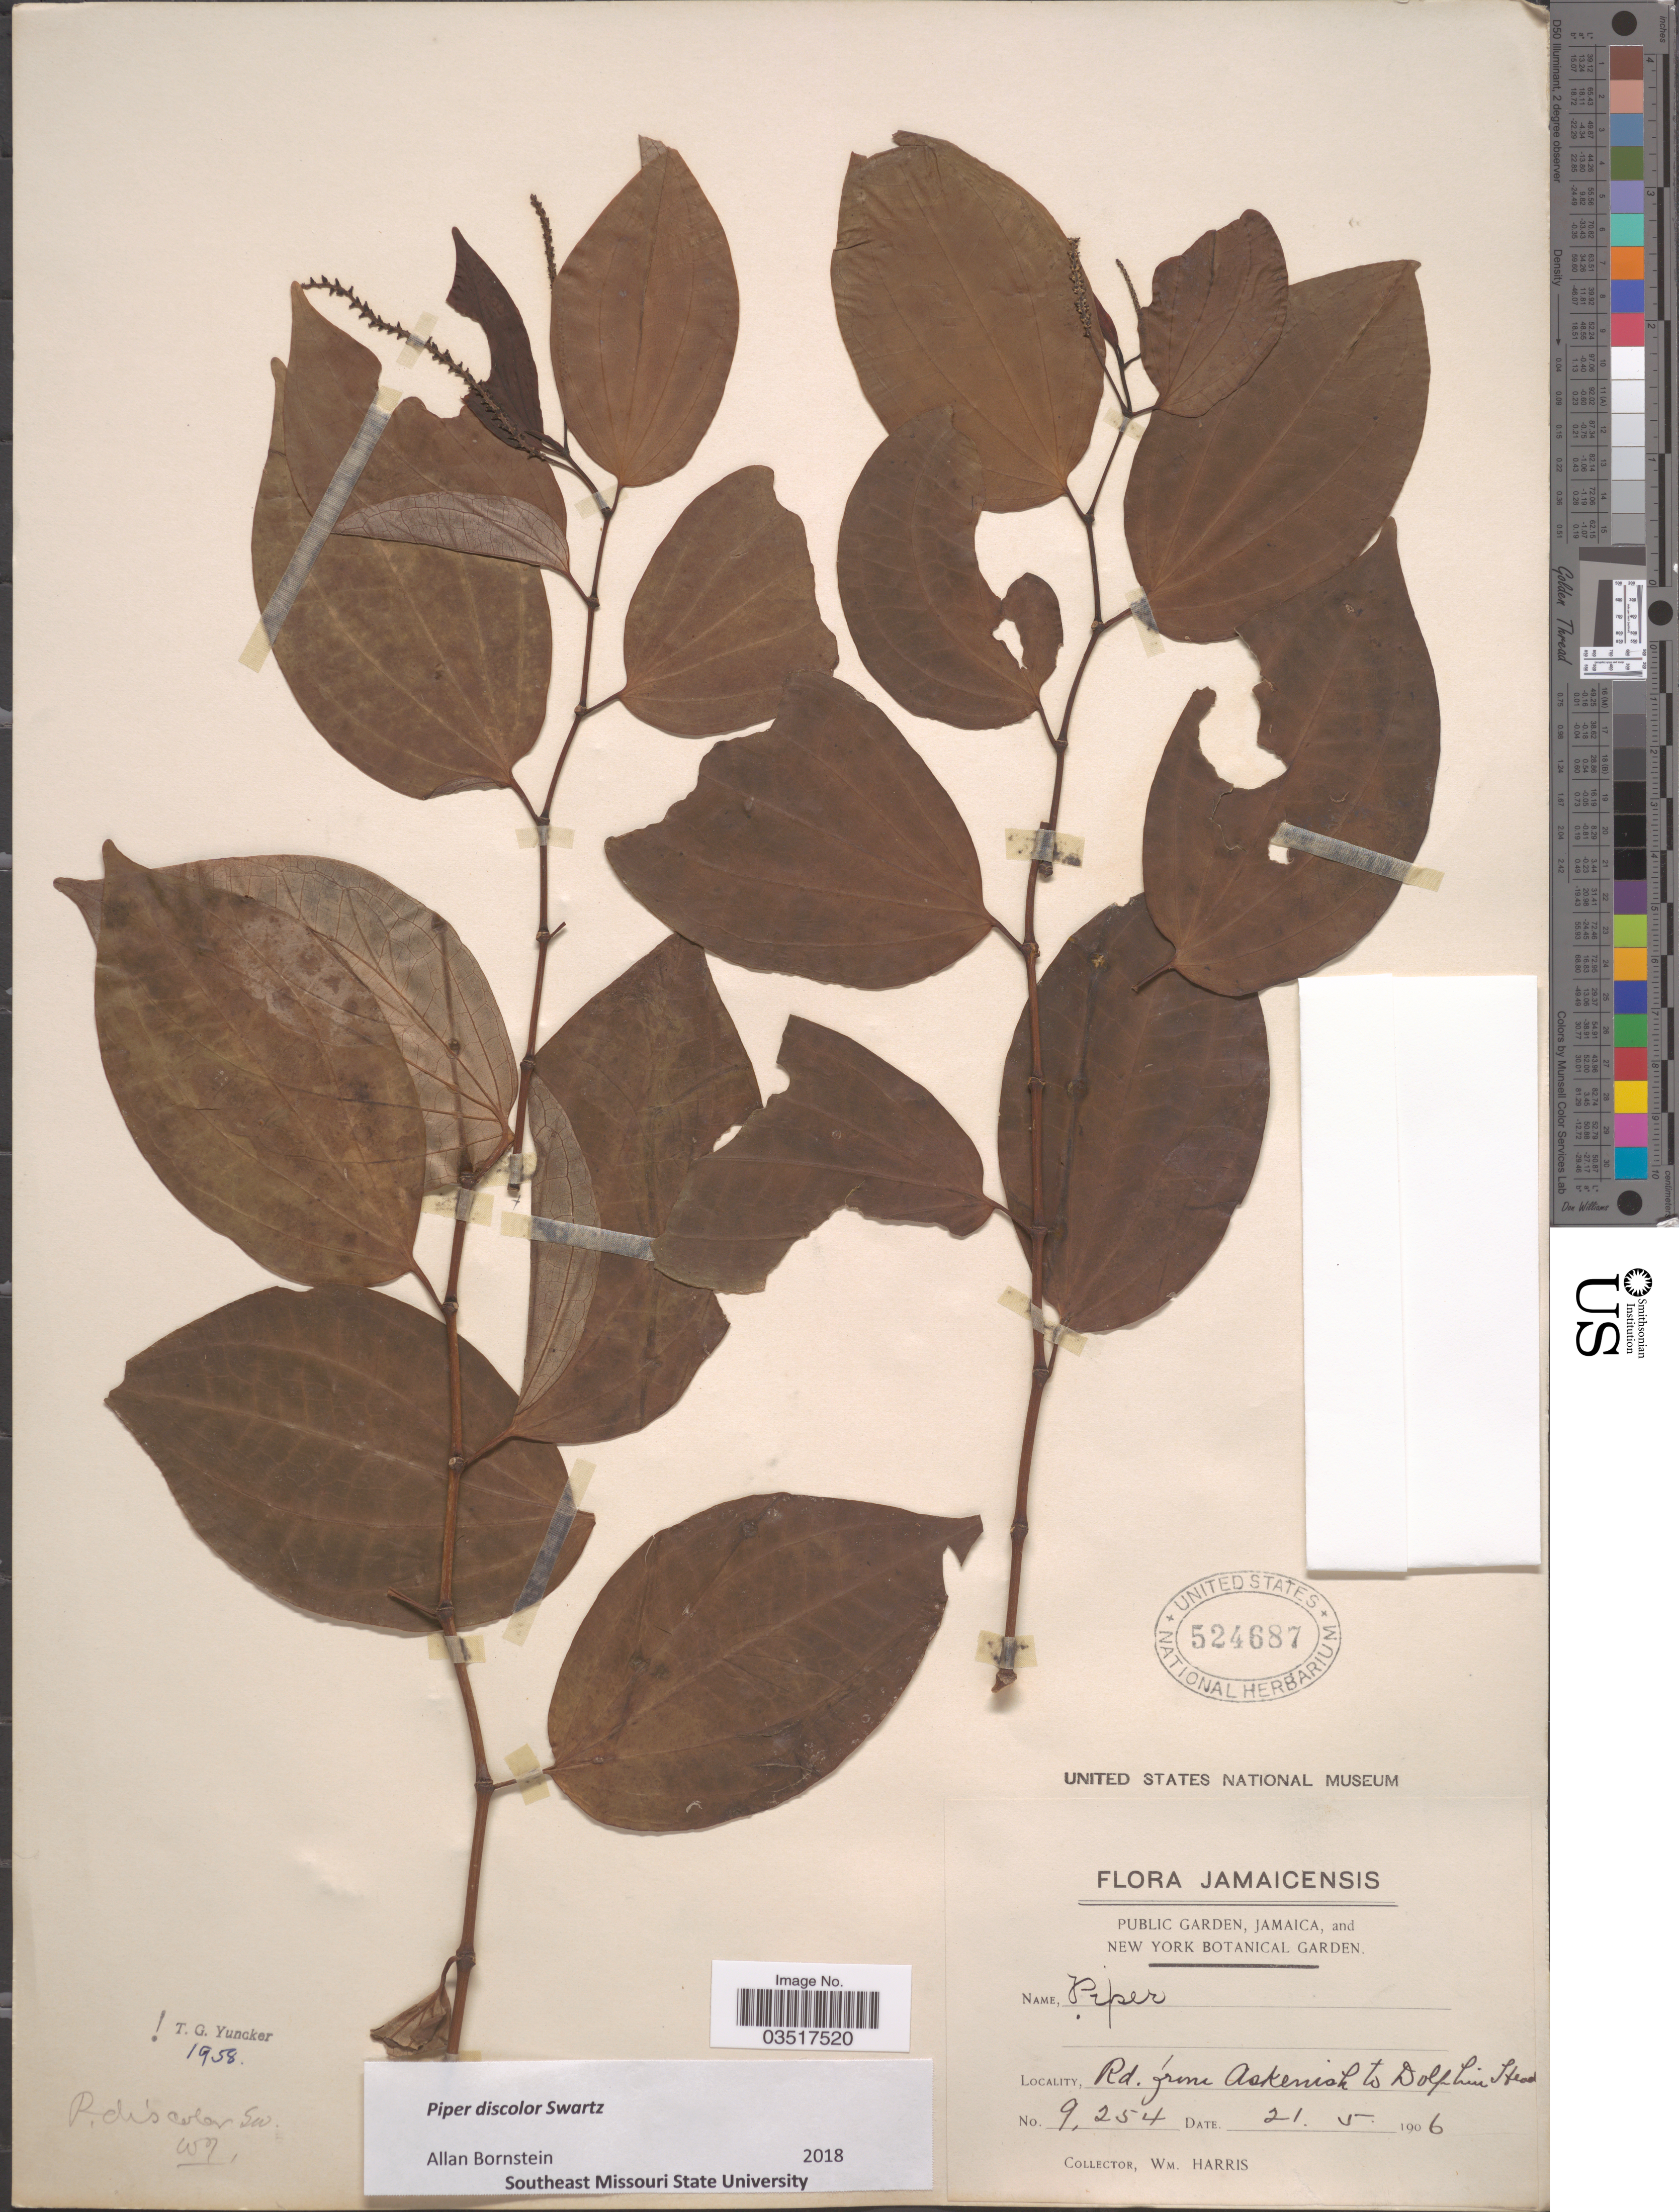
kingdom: Plantae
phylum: Tracheophyta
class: Magnoliopsida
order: Piperales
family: Piperaceae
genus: Piper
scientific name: Piper discolor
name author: Sw.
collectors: W. H. Harris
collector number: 9254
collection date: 1906-05-21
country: Jamaica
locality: Rd. from Askenish to Dolphin Head.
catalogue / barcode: US 524687